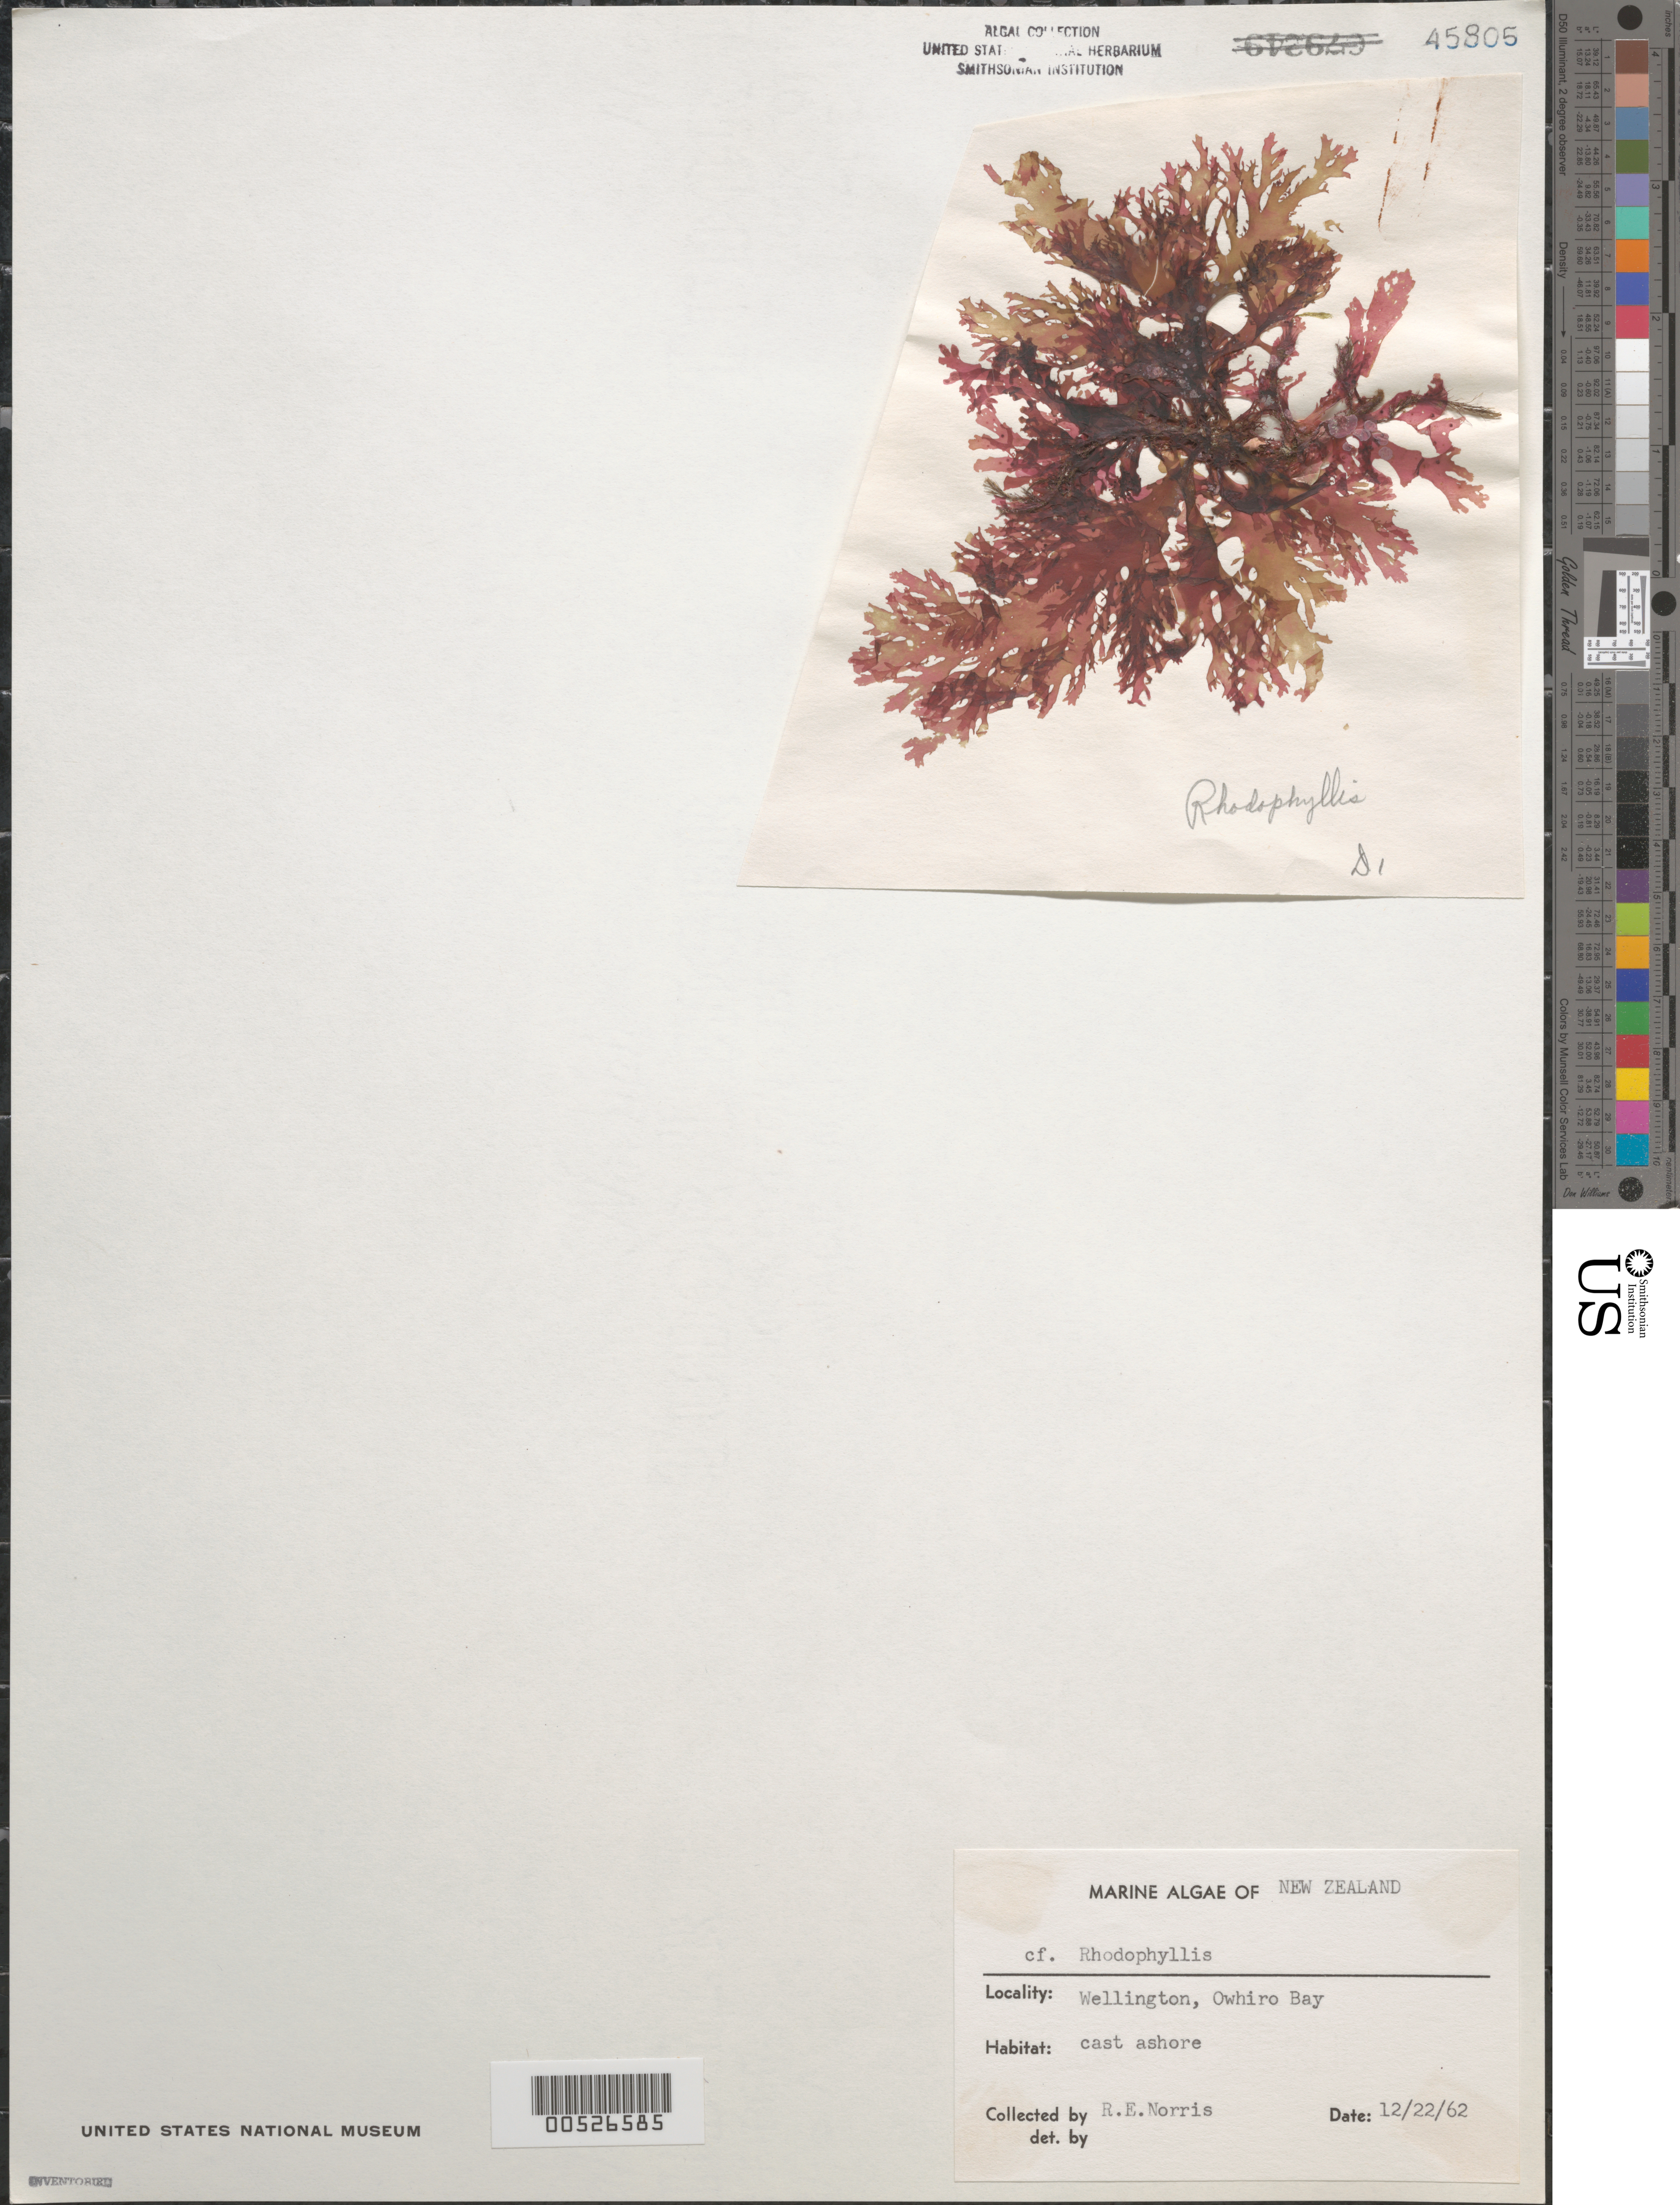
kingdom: Plantae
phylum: Rhodophyta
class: Florideophyceae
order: Gigartinales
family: Cystocloniaceae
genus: Rhodophyllis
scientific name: Rhodophyllis sp.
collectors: R. E. Norris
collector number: D1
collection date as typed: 22 Dec 1962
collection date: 1962-12-22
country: New Zealand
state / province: Wellington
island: North Island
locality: Wellington, Owhiro Bay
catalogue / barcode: US 45805